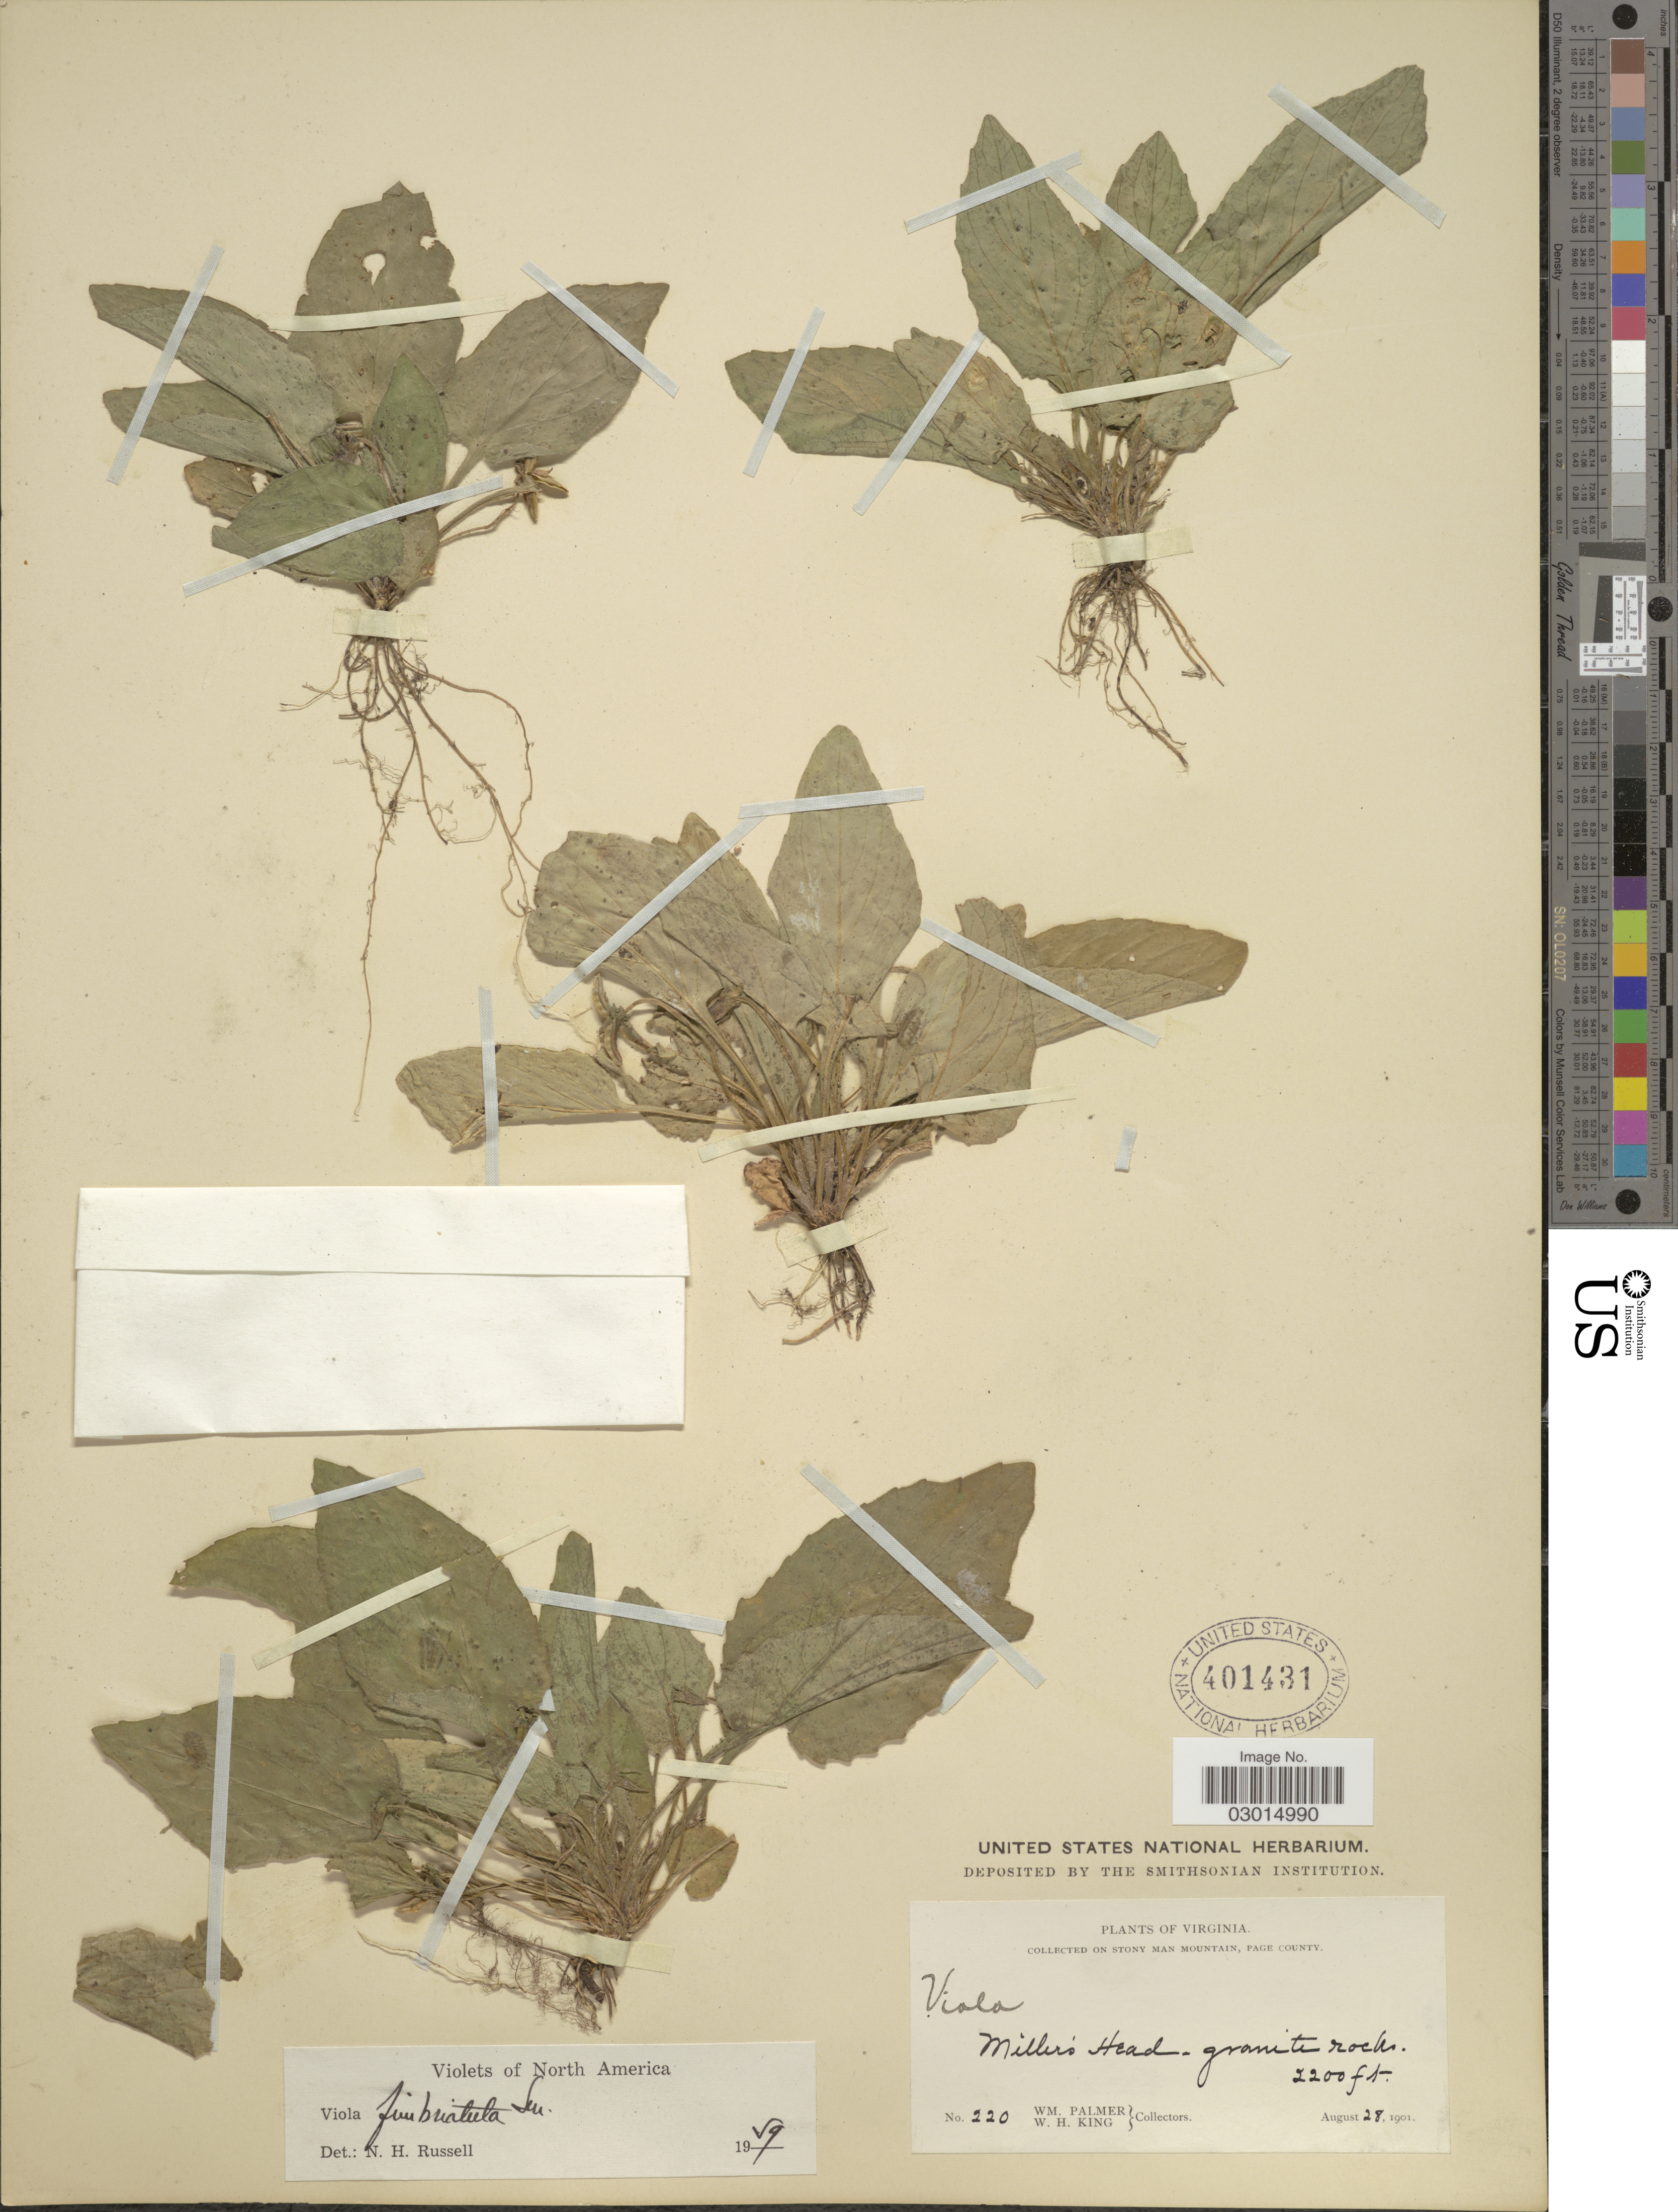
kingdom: Plantae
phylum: Tracheophyta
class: Magnoliopsida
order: Malpighiales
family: Violaceae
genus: Viola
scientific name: Viola fimbriatula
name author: Small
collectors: W. Palmer & W. H. King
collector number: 220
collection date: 1901-08-28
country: United States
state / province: Virginia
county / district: Page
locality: Collected on Stony Man Mountain Miller's Head, granite rocks.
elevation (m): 671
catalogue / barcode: US 401431